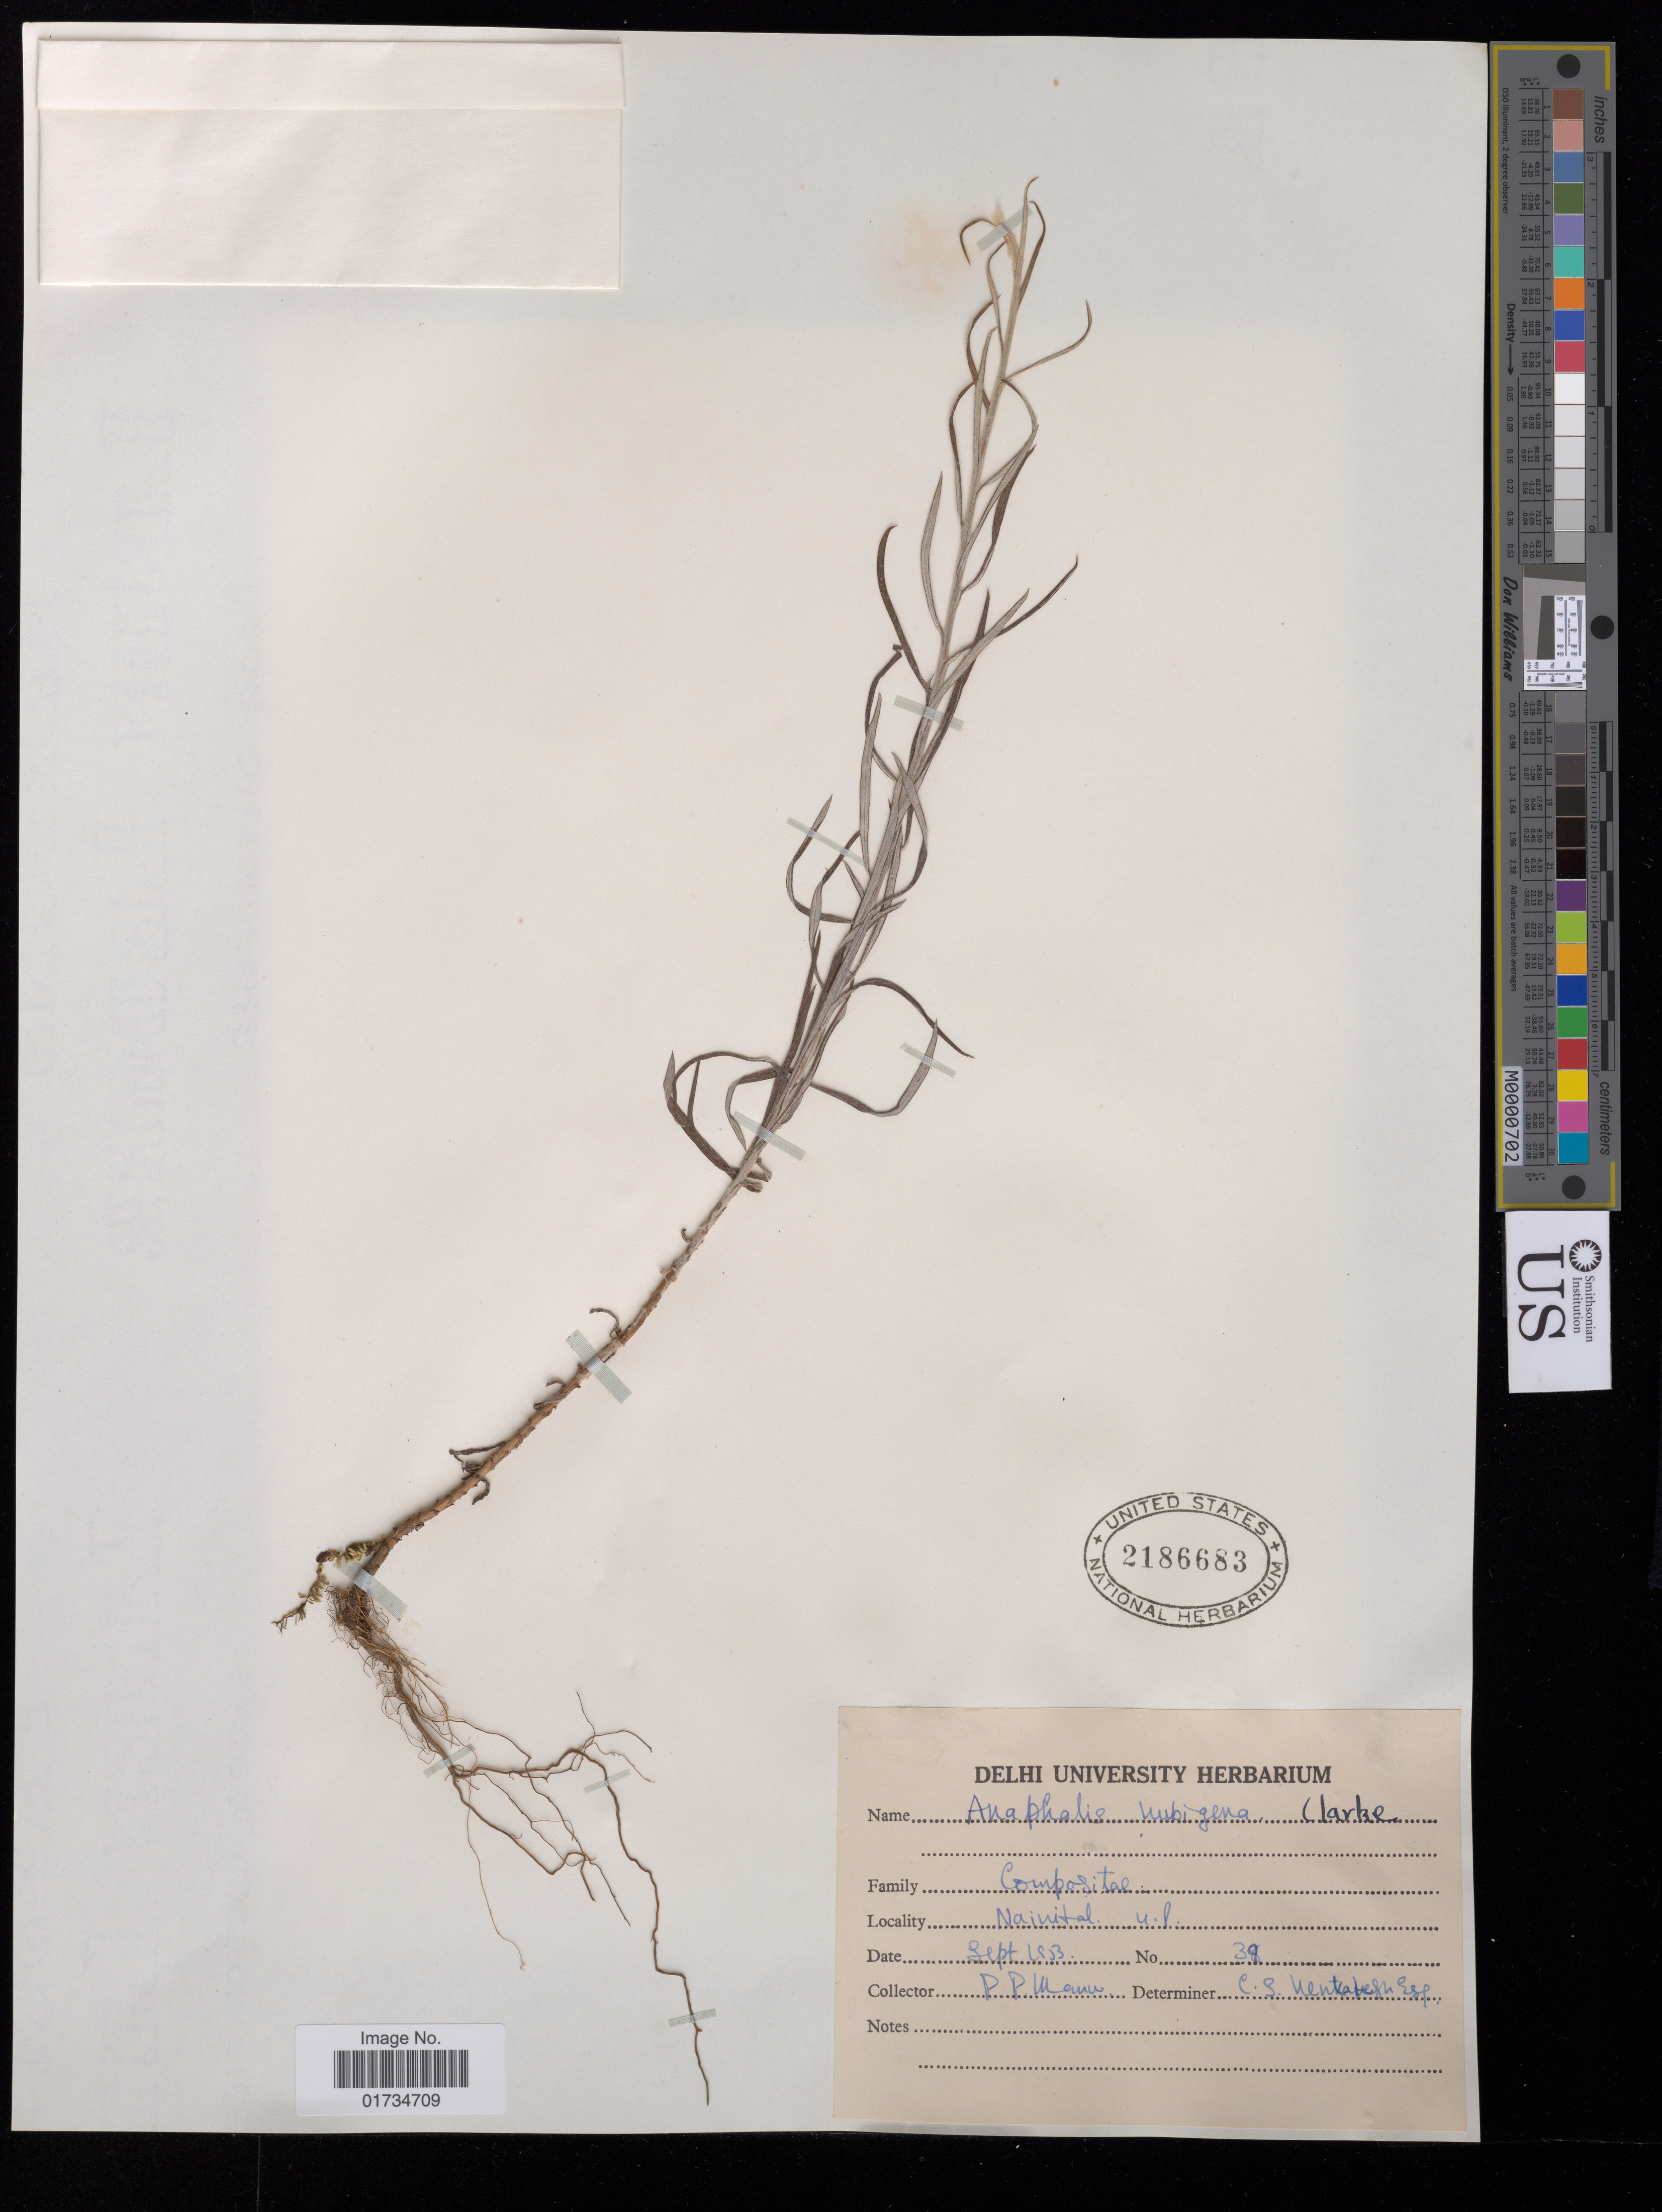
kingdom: Plantae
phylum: Tracheophyta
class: Magnoliopsida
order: Asterales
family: Asteraceae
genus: Anaphalis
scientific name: Anaphalis nubigena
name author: DC.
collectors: P. Manu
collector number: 39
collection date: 1853-09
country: India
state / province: Uttarakhand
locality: Nainital, U. P.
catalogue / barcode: US 2186683